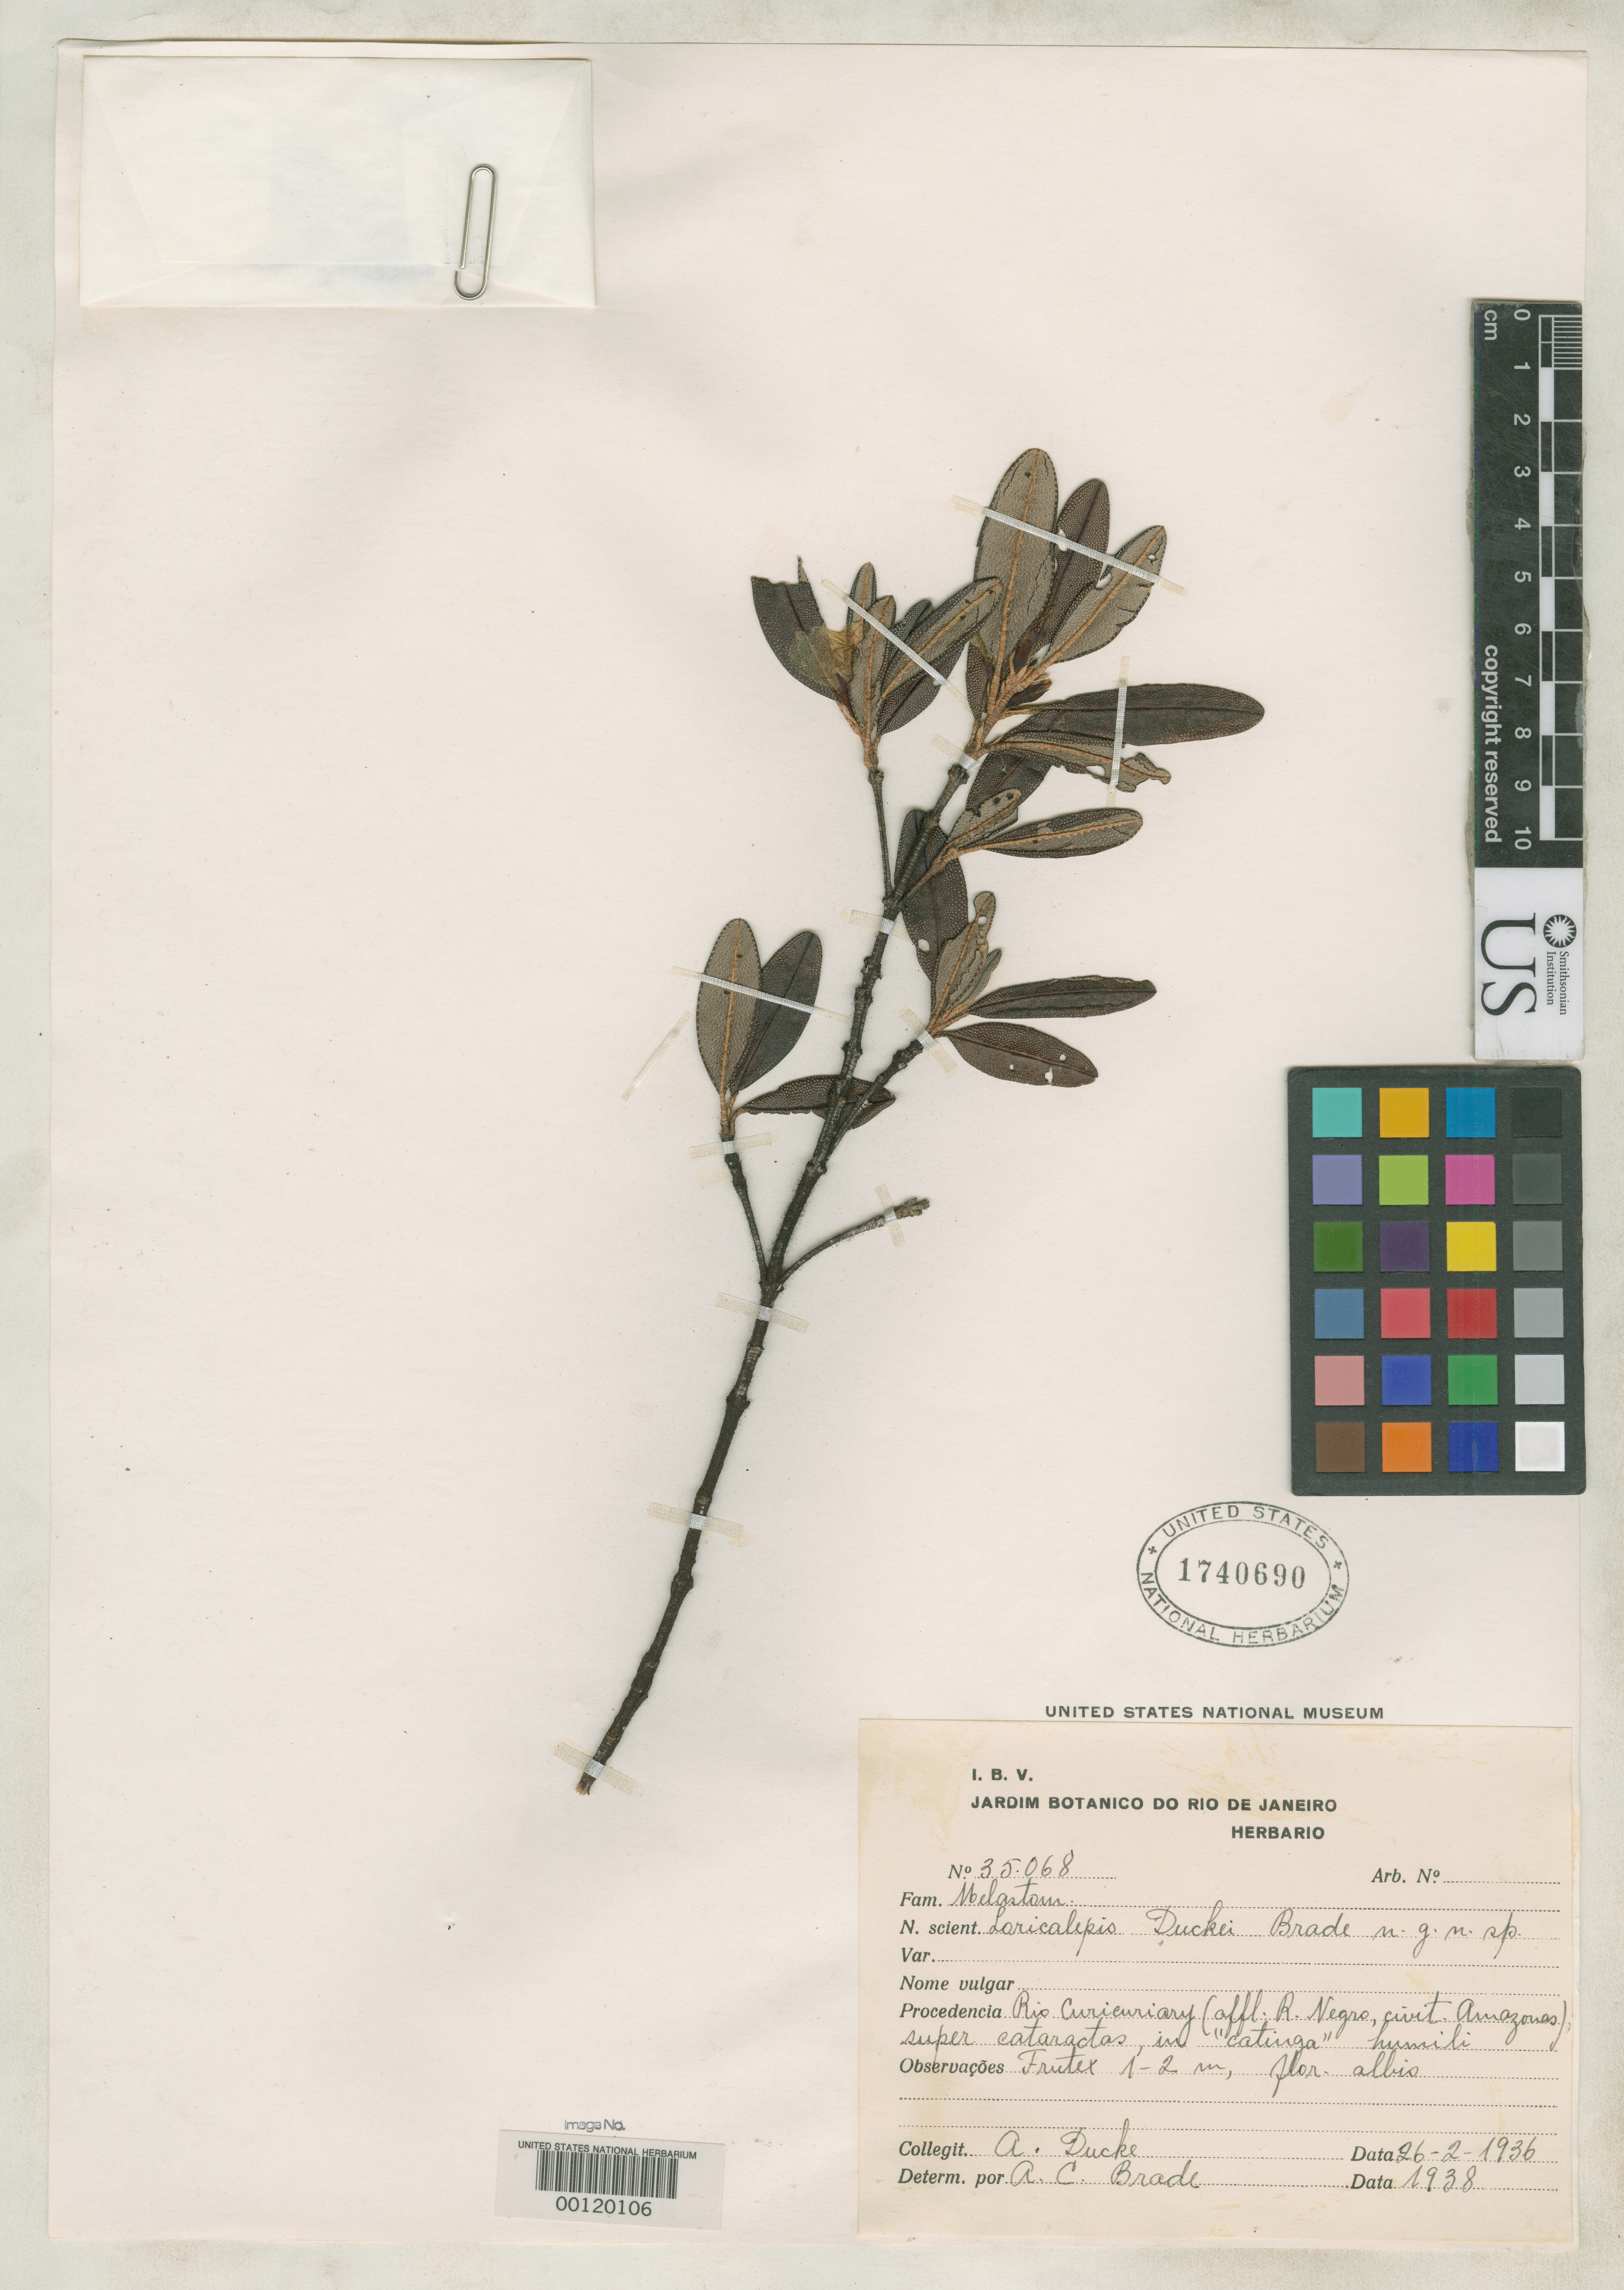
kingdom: Plantae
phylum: Tracheophyta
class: Magnoliopsida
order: Myrtales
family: Melastomataceae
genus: Loricalepis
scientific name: Loricalepis duckei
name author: Brade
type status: Isotype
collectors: A. Ducke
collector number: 35068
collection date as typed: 26 Feb 1936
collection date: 1936-02-26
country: Brazil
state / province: Amazonas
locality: Rio Curicuriary, affluent of Rio Negro.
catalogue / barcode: US 1740690